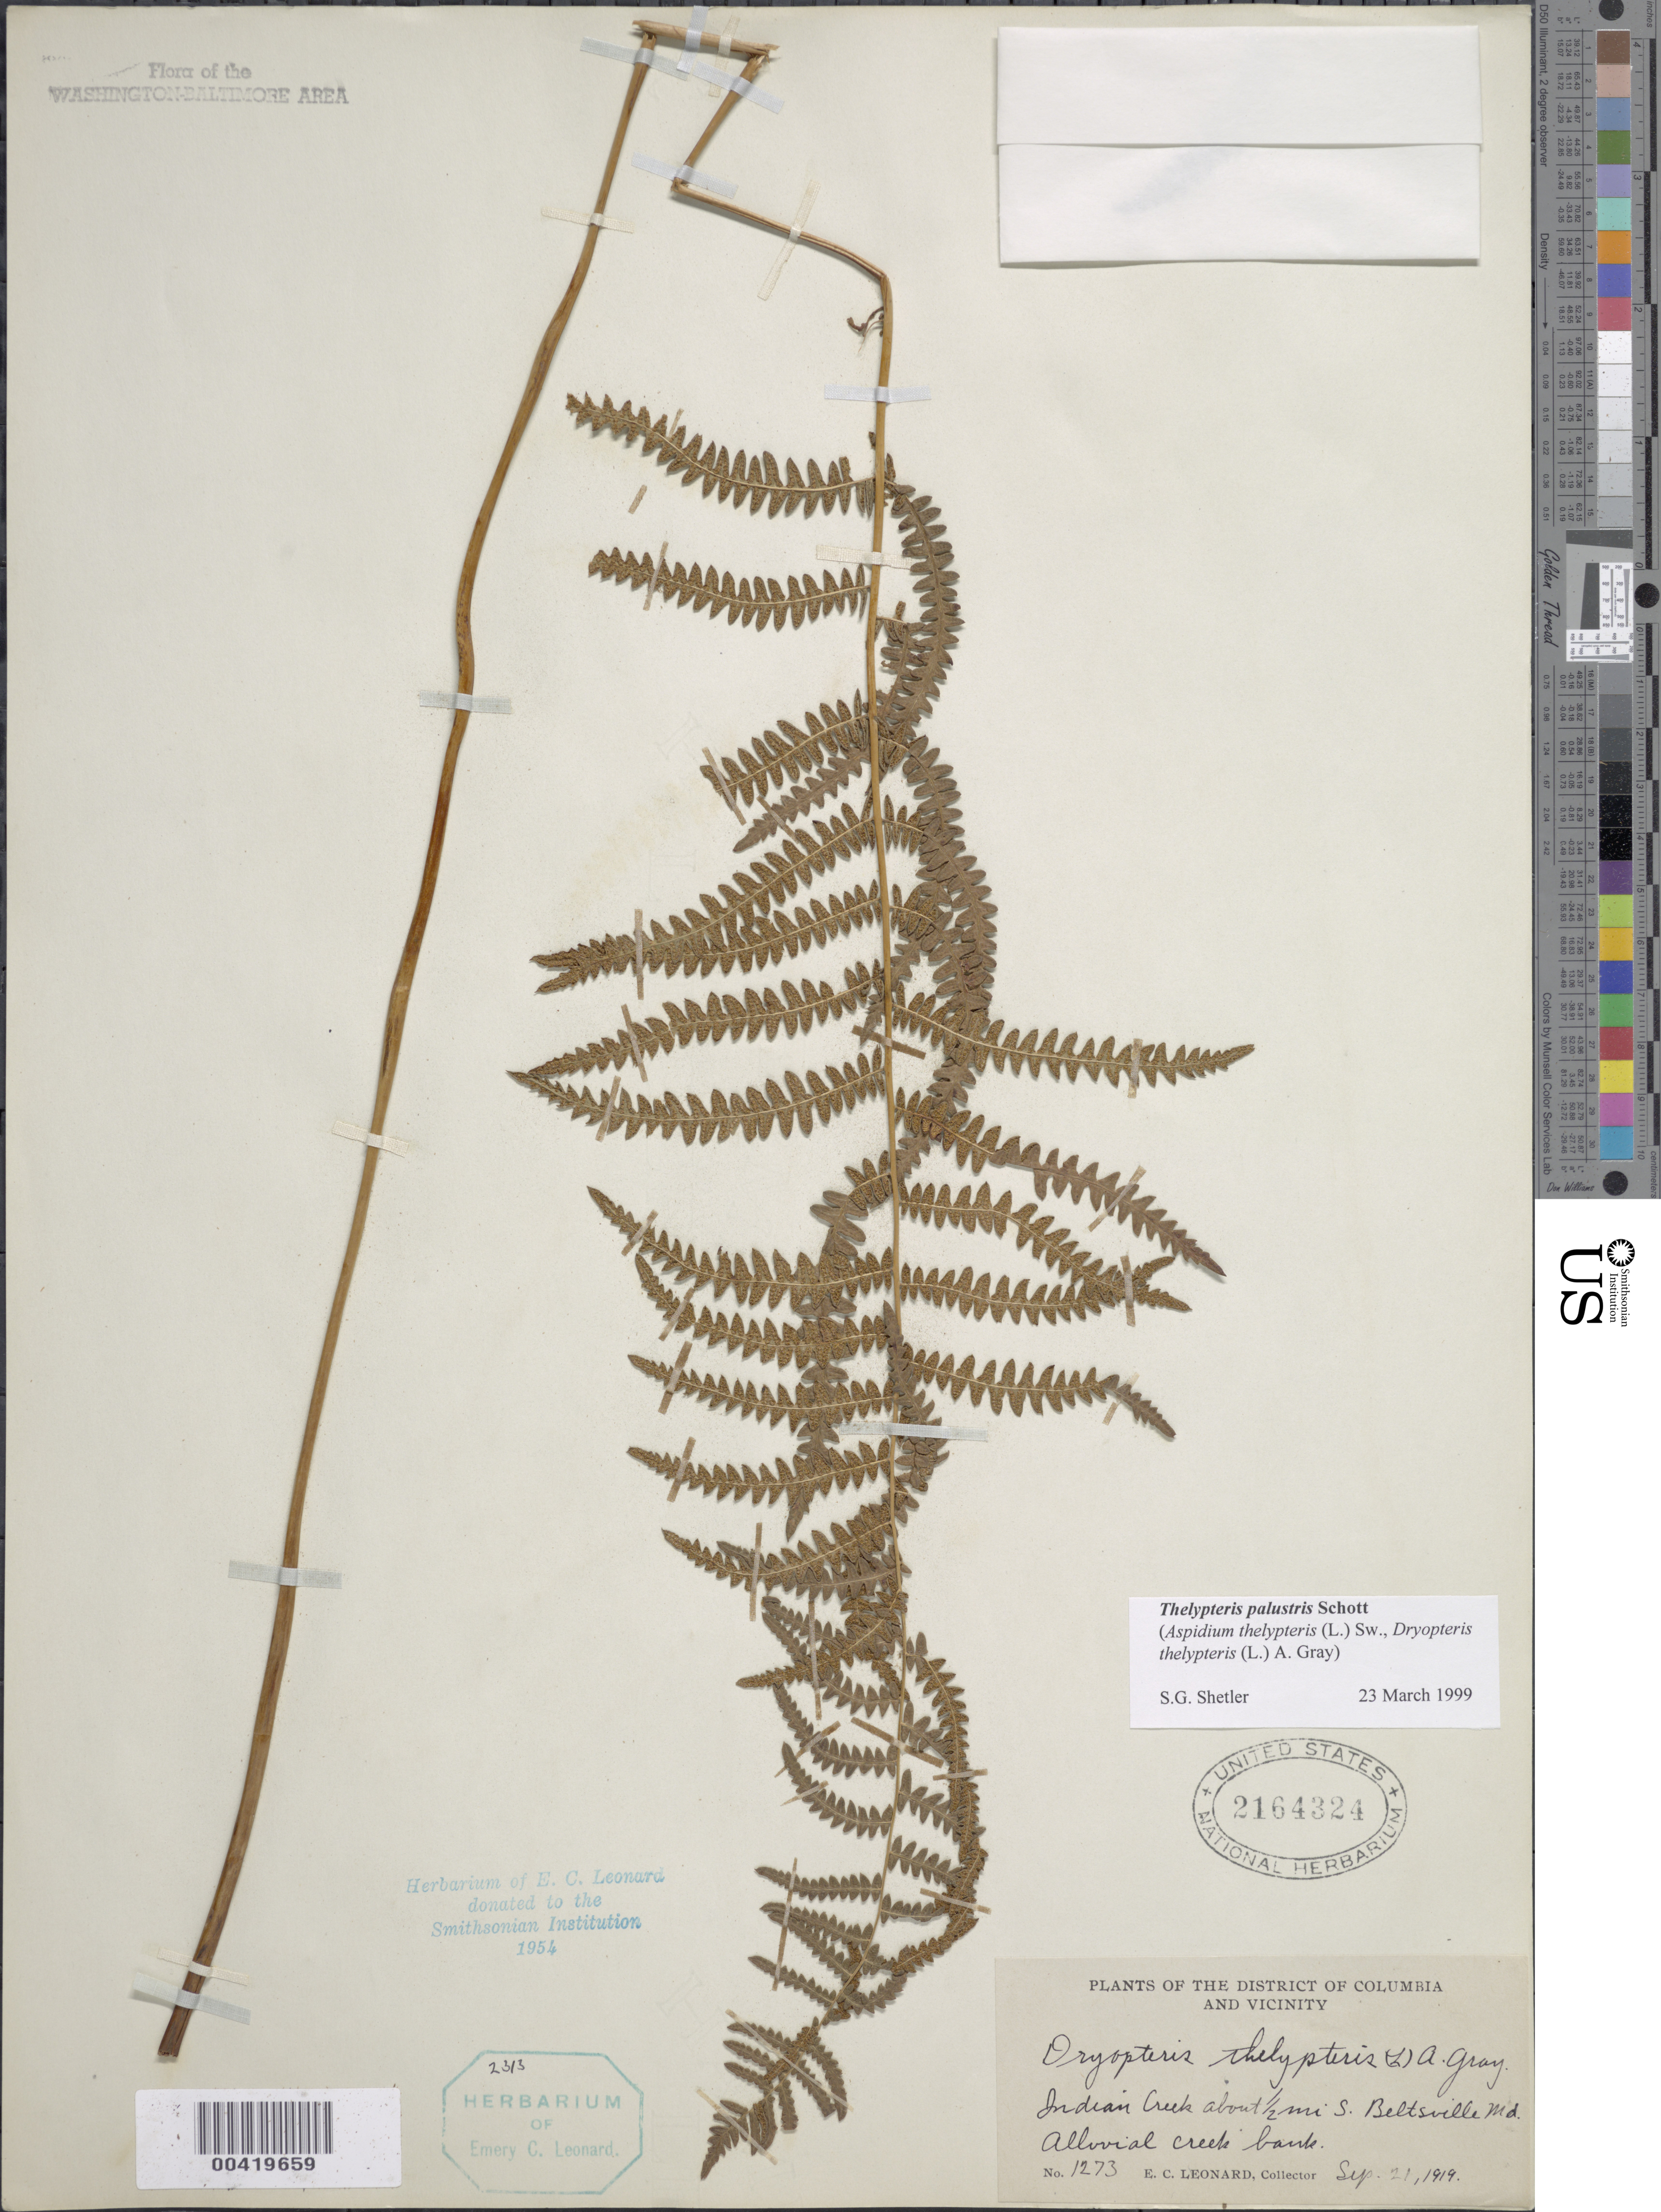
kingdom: Plantae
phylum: Tracheophyta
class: Polypodiopsida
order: Polypodiales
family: Thelypteridaceae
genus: Thelypteris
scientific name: Thelypteris palustris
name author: (Salisb.) Schott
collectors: E. C. Leonard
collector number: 1273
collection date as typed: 21 Sep 1919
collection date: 1919-09-21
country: United States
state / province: Maryland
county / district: Prince George's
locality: Indian Creek, south of Beltsville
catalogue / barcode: US 2164324